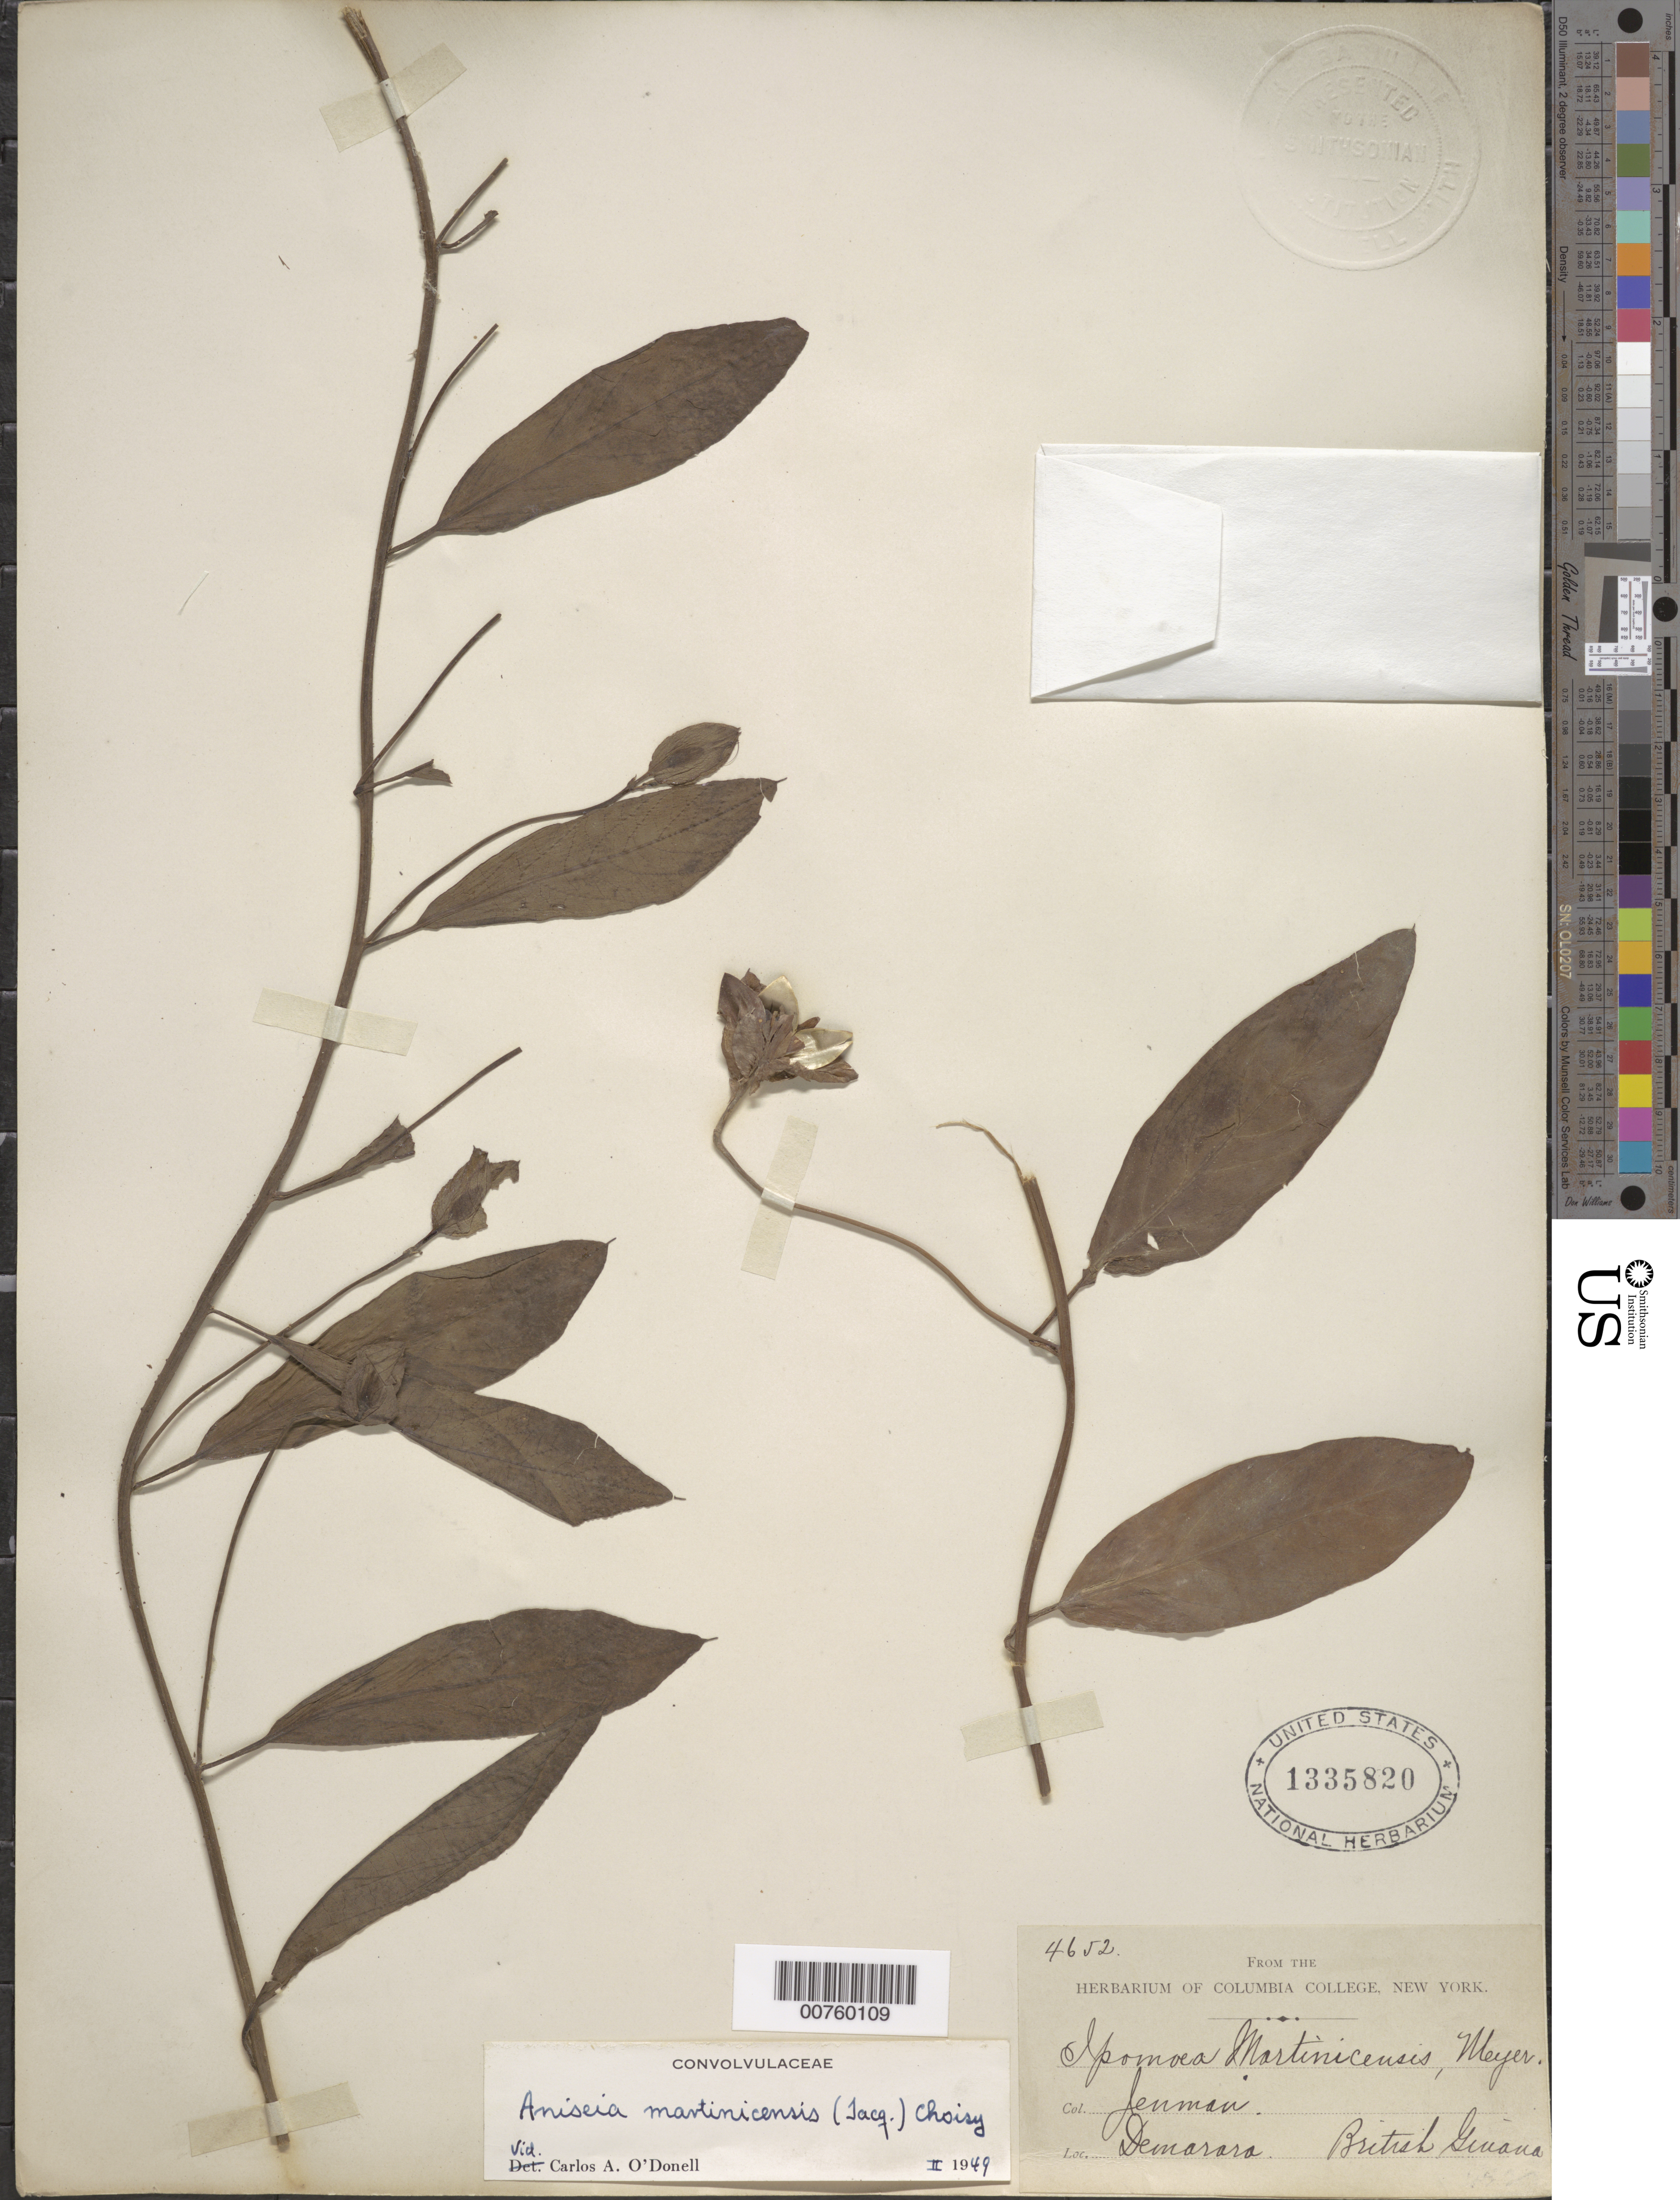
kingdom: Plantae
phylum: Tracheophyta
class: Magnoliopsida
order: Solanales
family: Convolvulaceae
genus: Aniseia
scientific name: Aniseia martinicensis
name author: (Jacq.) Choisy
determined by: O'Donell, C. A.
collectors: G. S. Jenman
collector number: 4652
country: Guyana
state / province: Demerara-Mahaica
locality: Demerara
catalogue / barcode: US 1335820